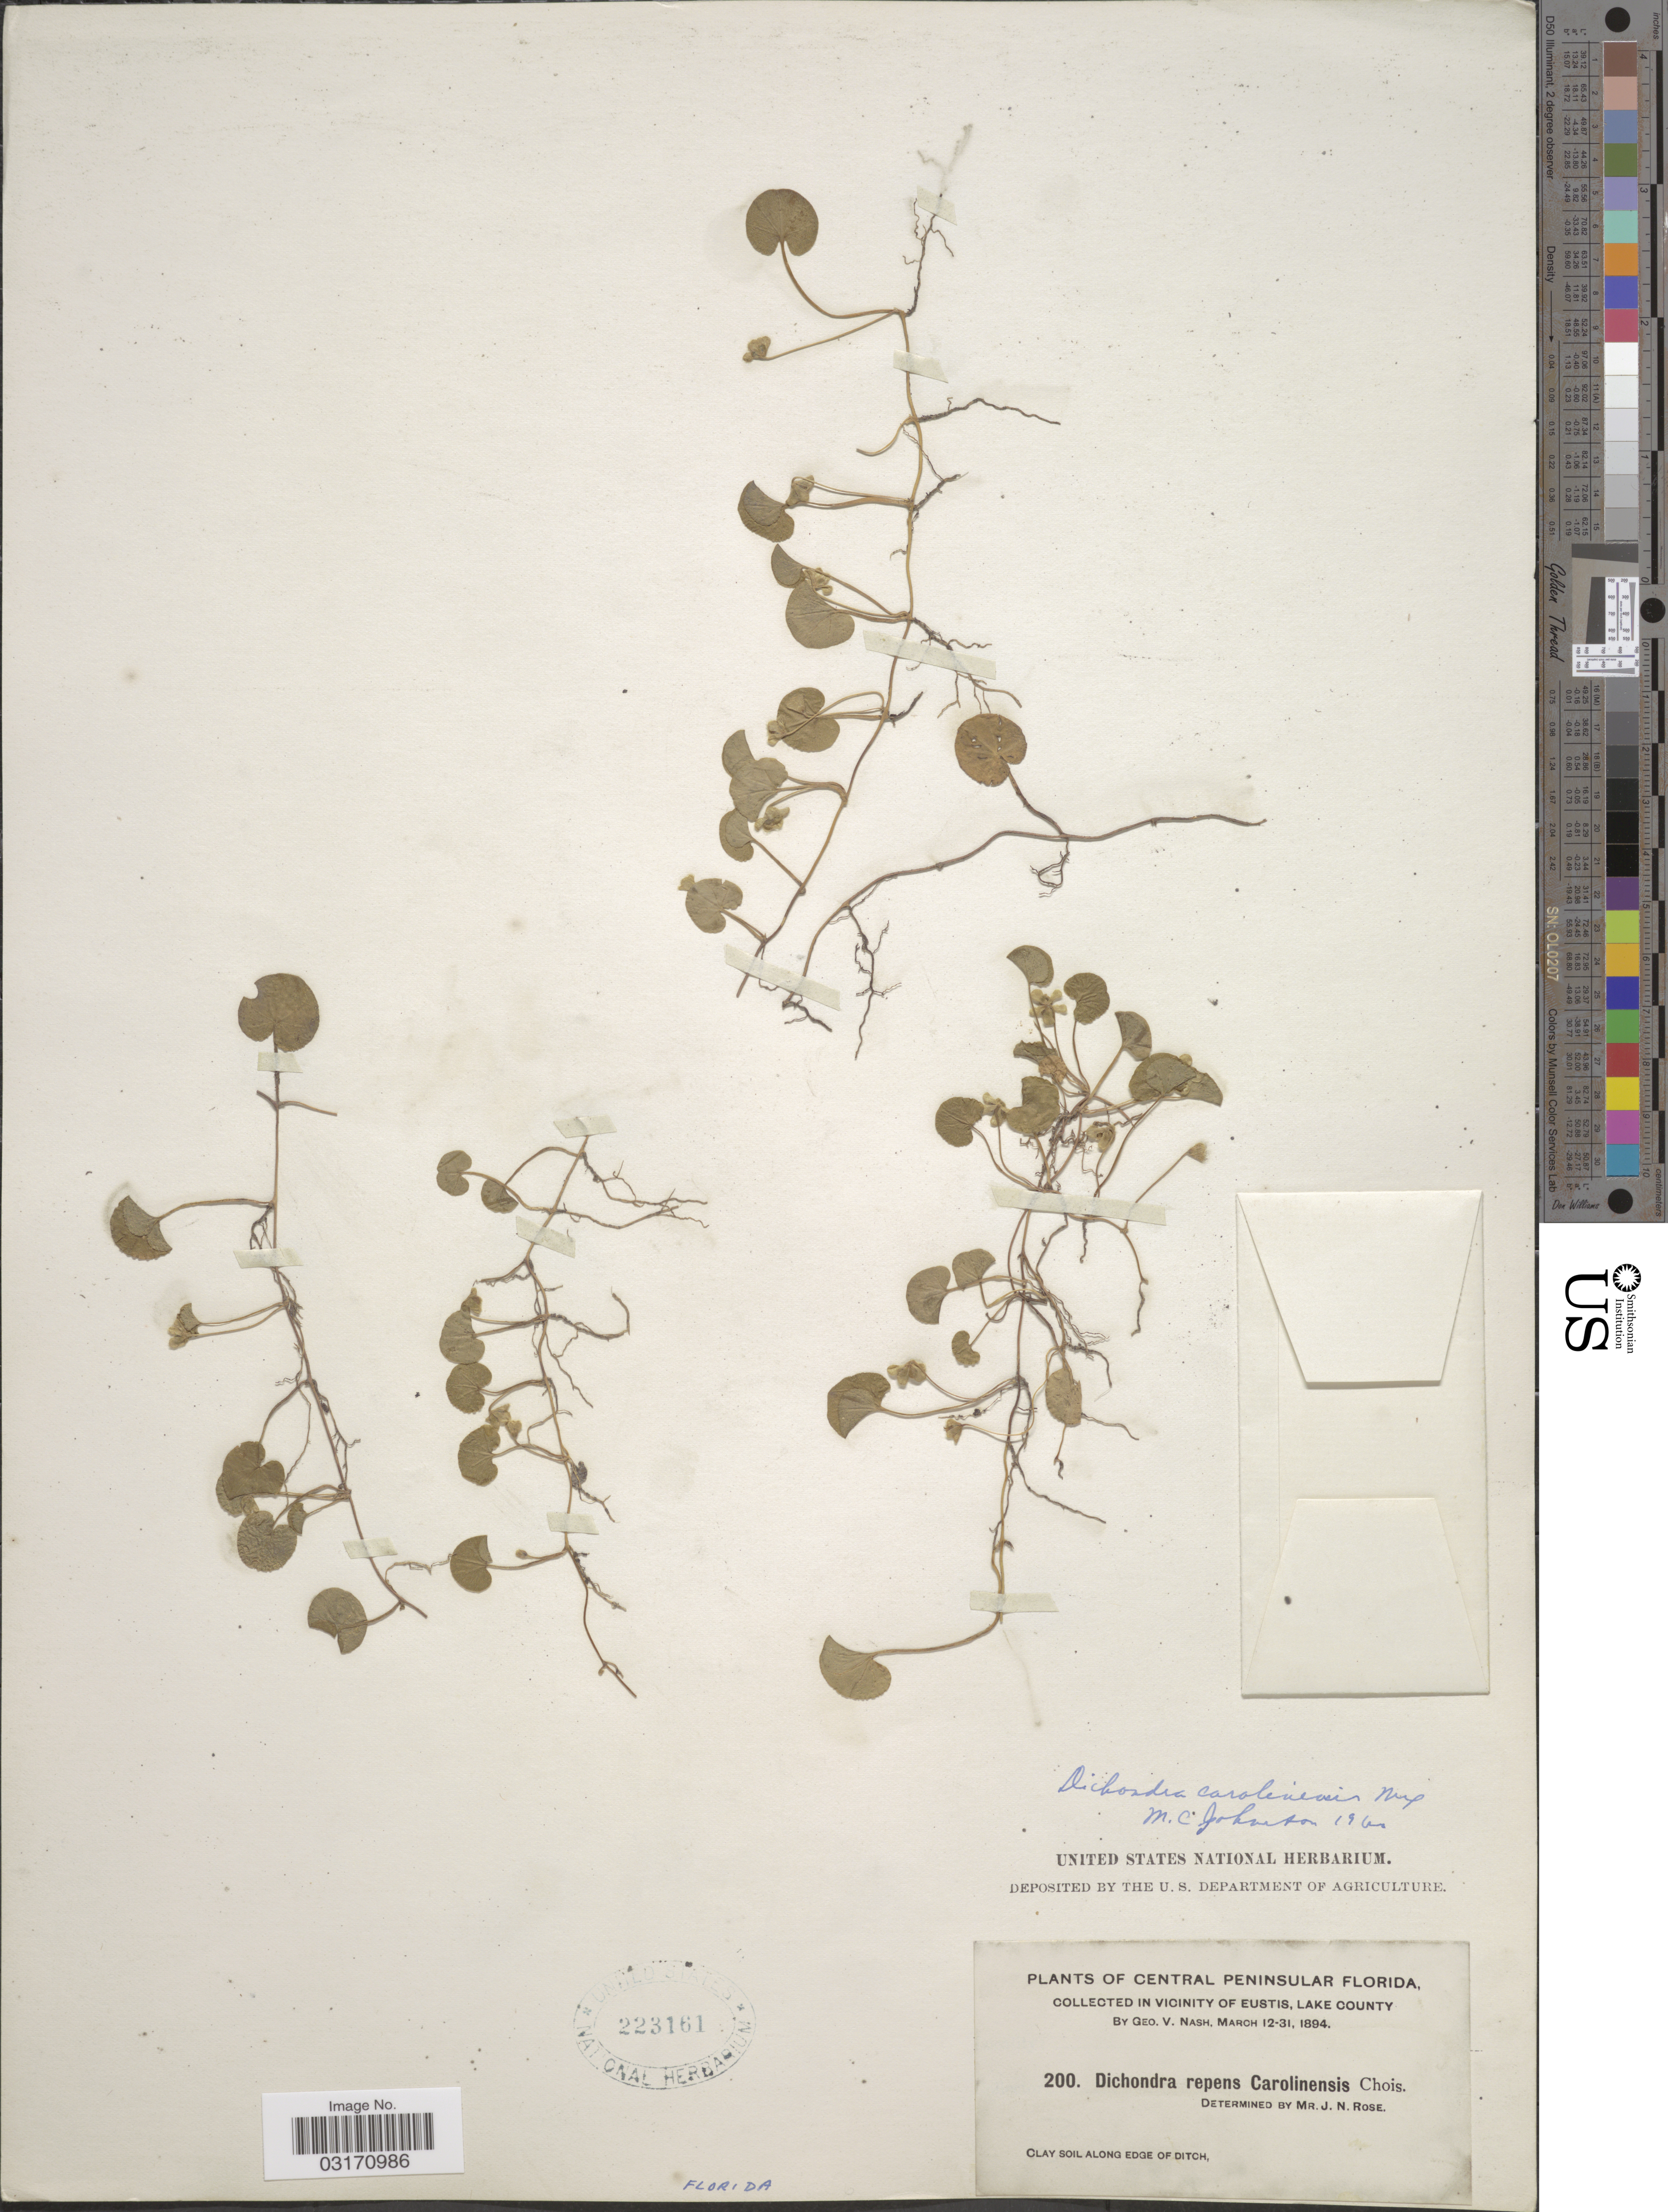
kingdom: Plantae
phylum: Tracheophyta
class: Magnoliopsida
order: Solanales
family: Convolvulaceae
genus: Dichondra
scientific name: Dichondra carolinensis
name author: Michx.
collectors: G. V. Nash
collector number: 200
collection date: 1894-03-12/1894-03-31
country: United States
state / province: Florida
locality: Central Peninsular Florida. In vicinity of Eustis, Lake County.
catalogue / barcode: US 223161